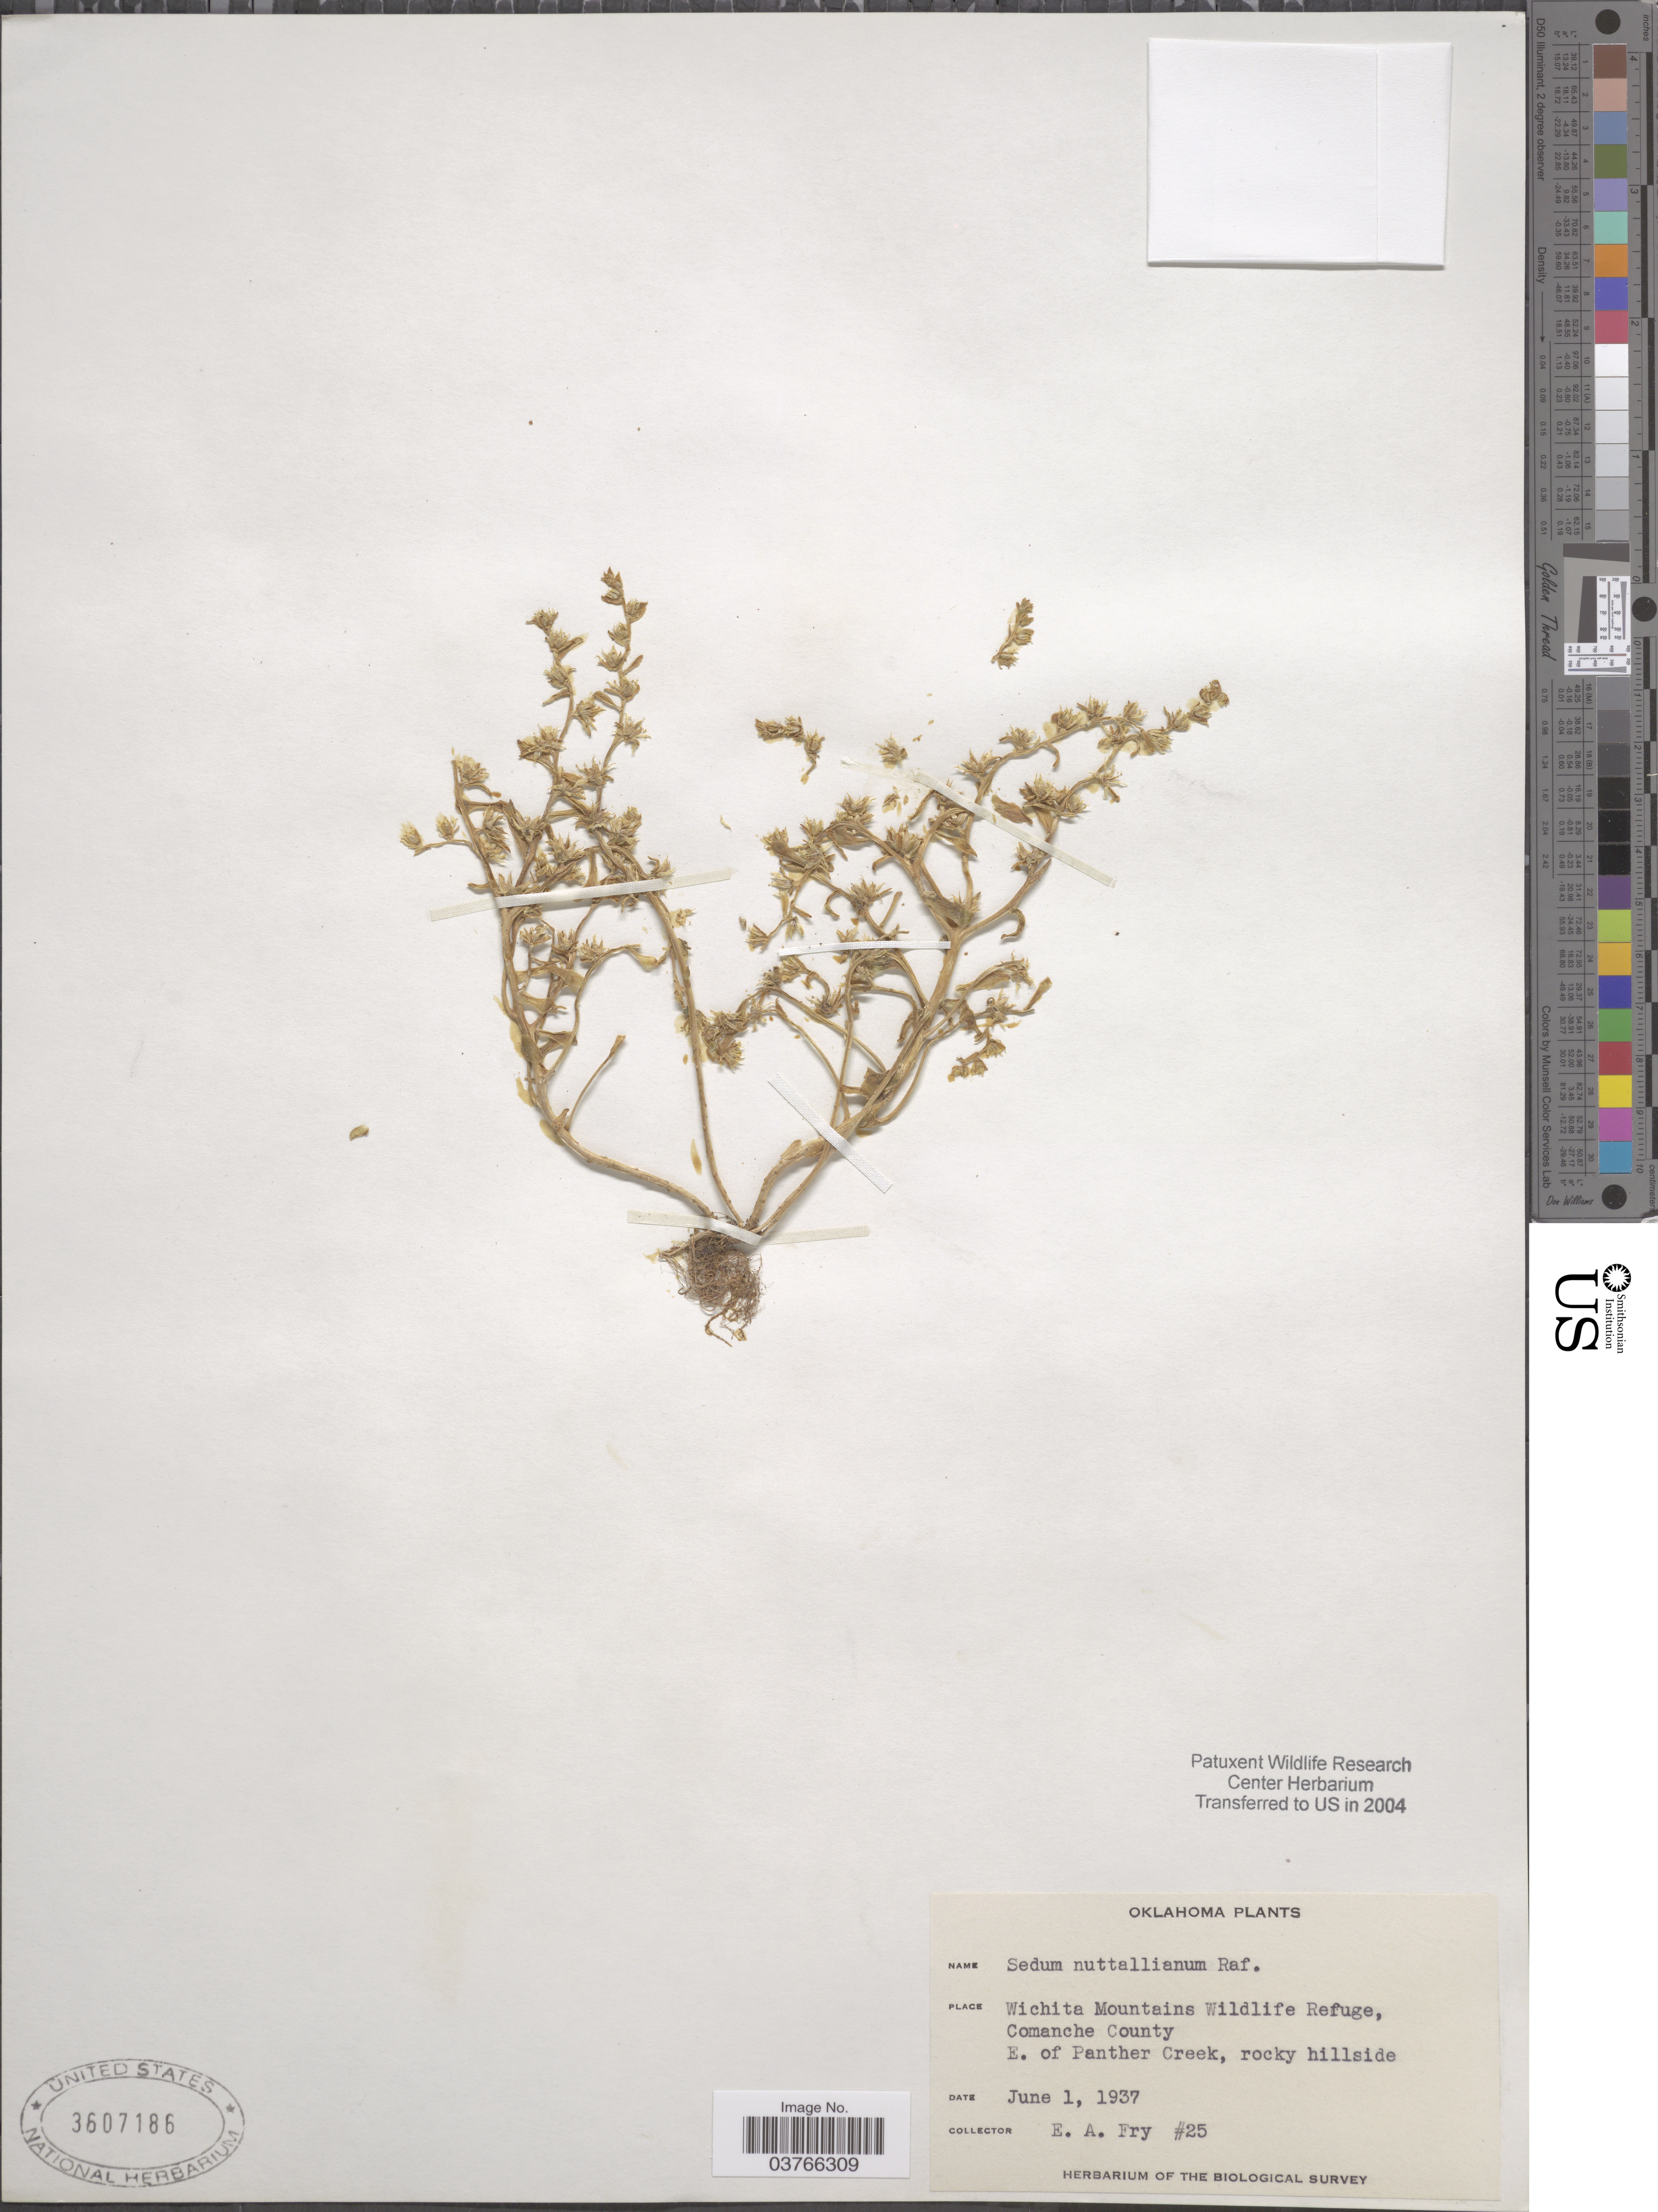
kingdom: Plantae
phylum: Tracheophyta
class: Magnoliopsida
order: Saxifragales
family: Crassulaceae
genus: Sedum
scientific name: Sedum nuttallianum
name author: Raf.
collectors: E. Fry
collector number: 25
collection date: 1937-06-01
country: United States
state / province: Oklahoma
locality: Wichita Mountains Wildlife Refuge, Comanche County. E. of Panther Creek, rocky hillside.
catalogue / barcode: US 3607186